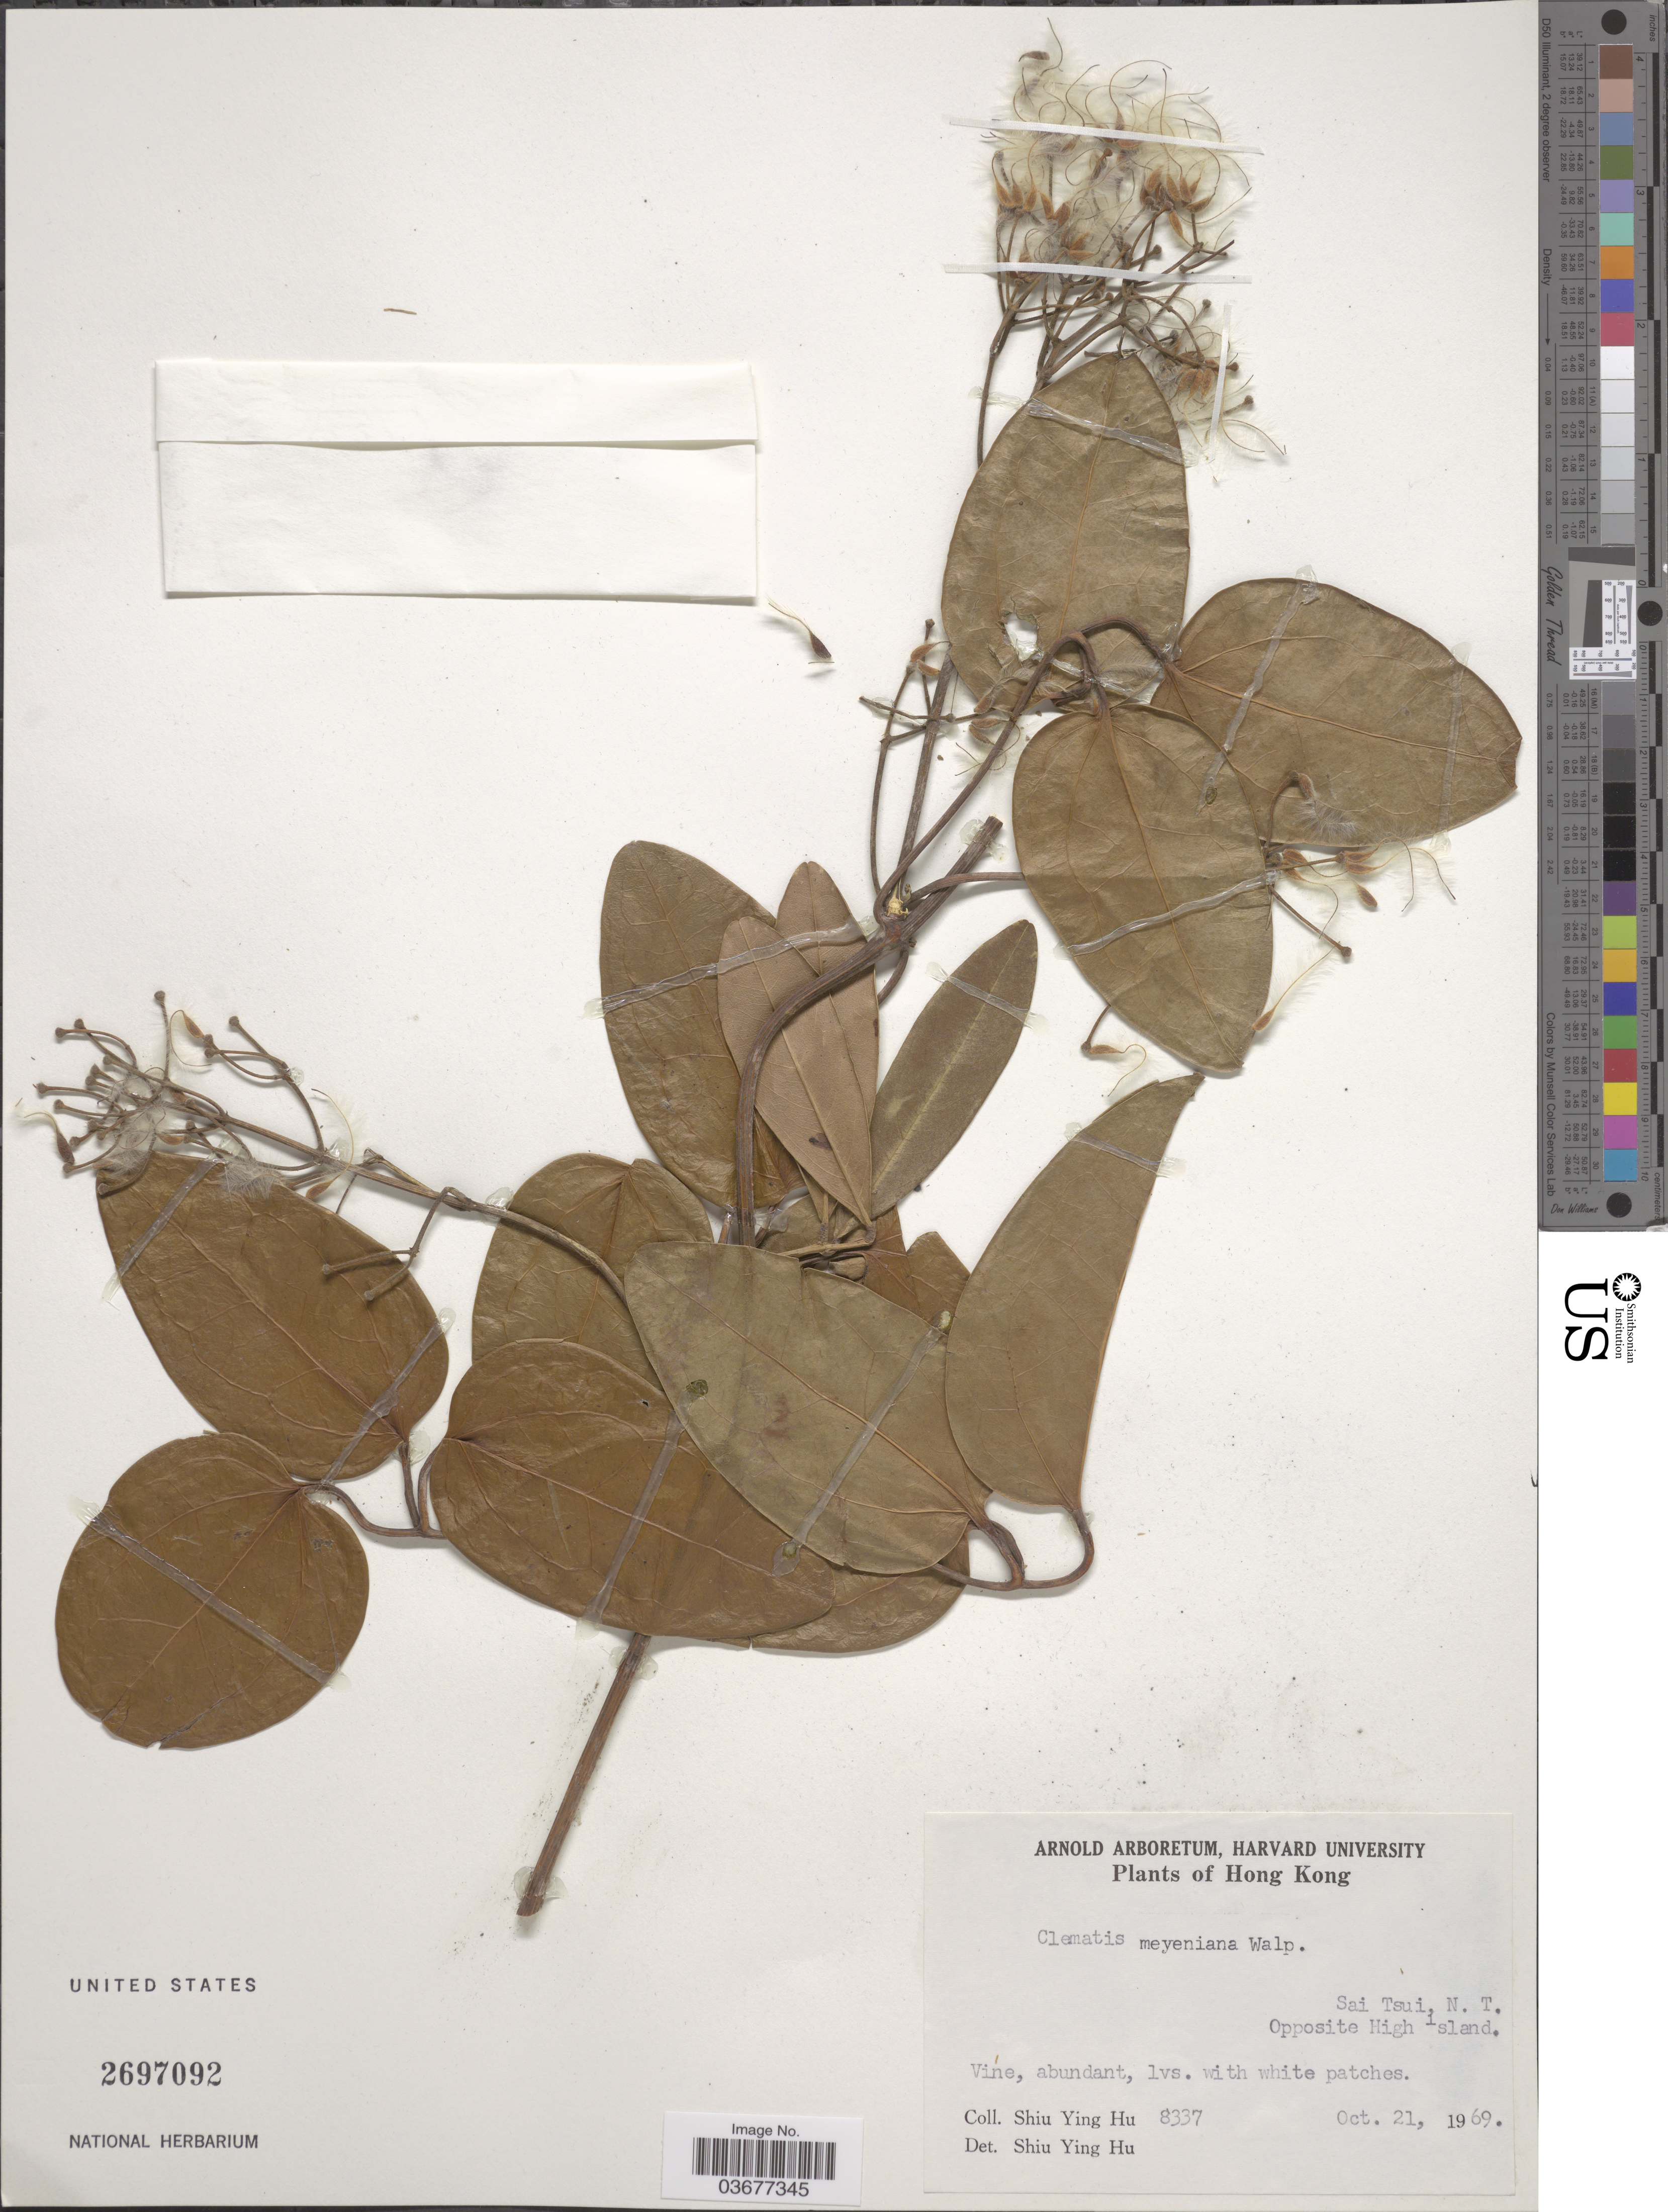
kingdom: Plantae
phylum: Tracheophyta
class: Magnoliopsida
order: Ranunculales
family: Ranunculaceae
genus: Clematis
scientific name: Clematis meyeniana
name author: Walp.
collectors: S. Y. Hu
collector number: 8337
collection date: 1969-10-21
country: China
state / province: Hong Kong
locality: Sai Tsui, N. T. Opposite High Island.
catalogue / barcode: US 2697092